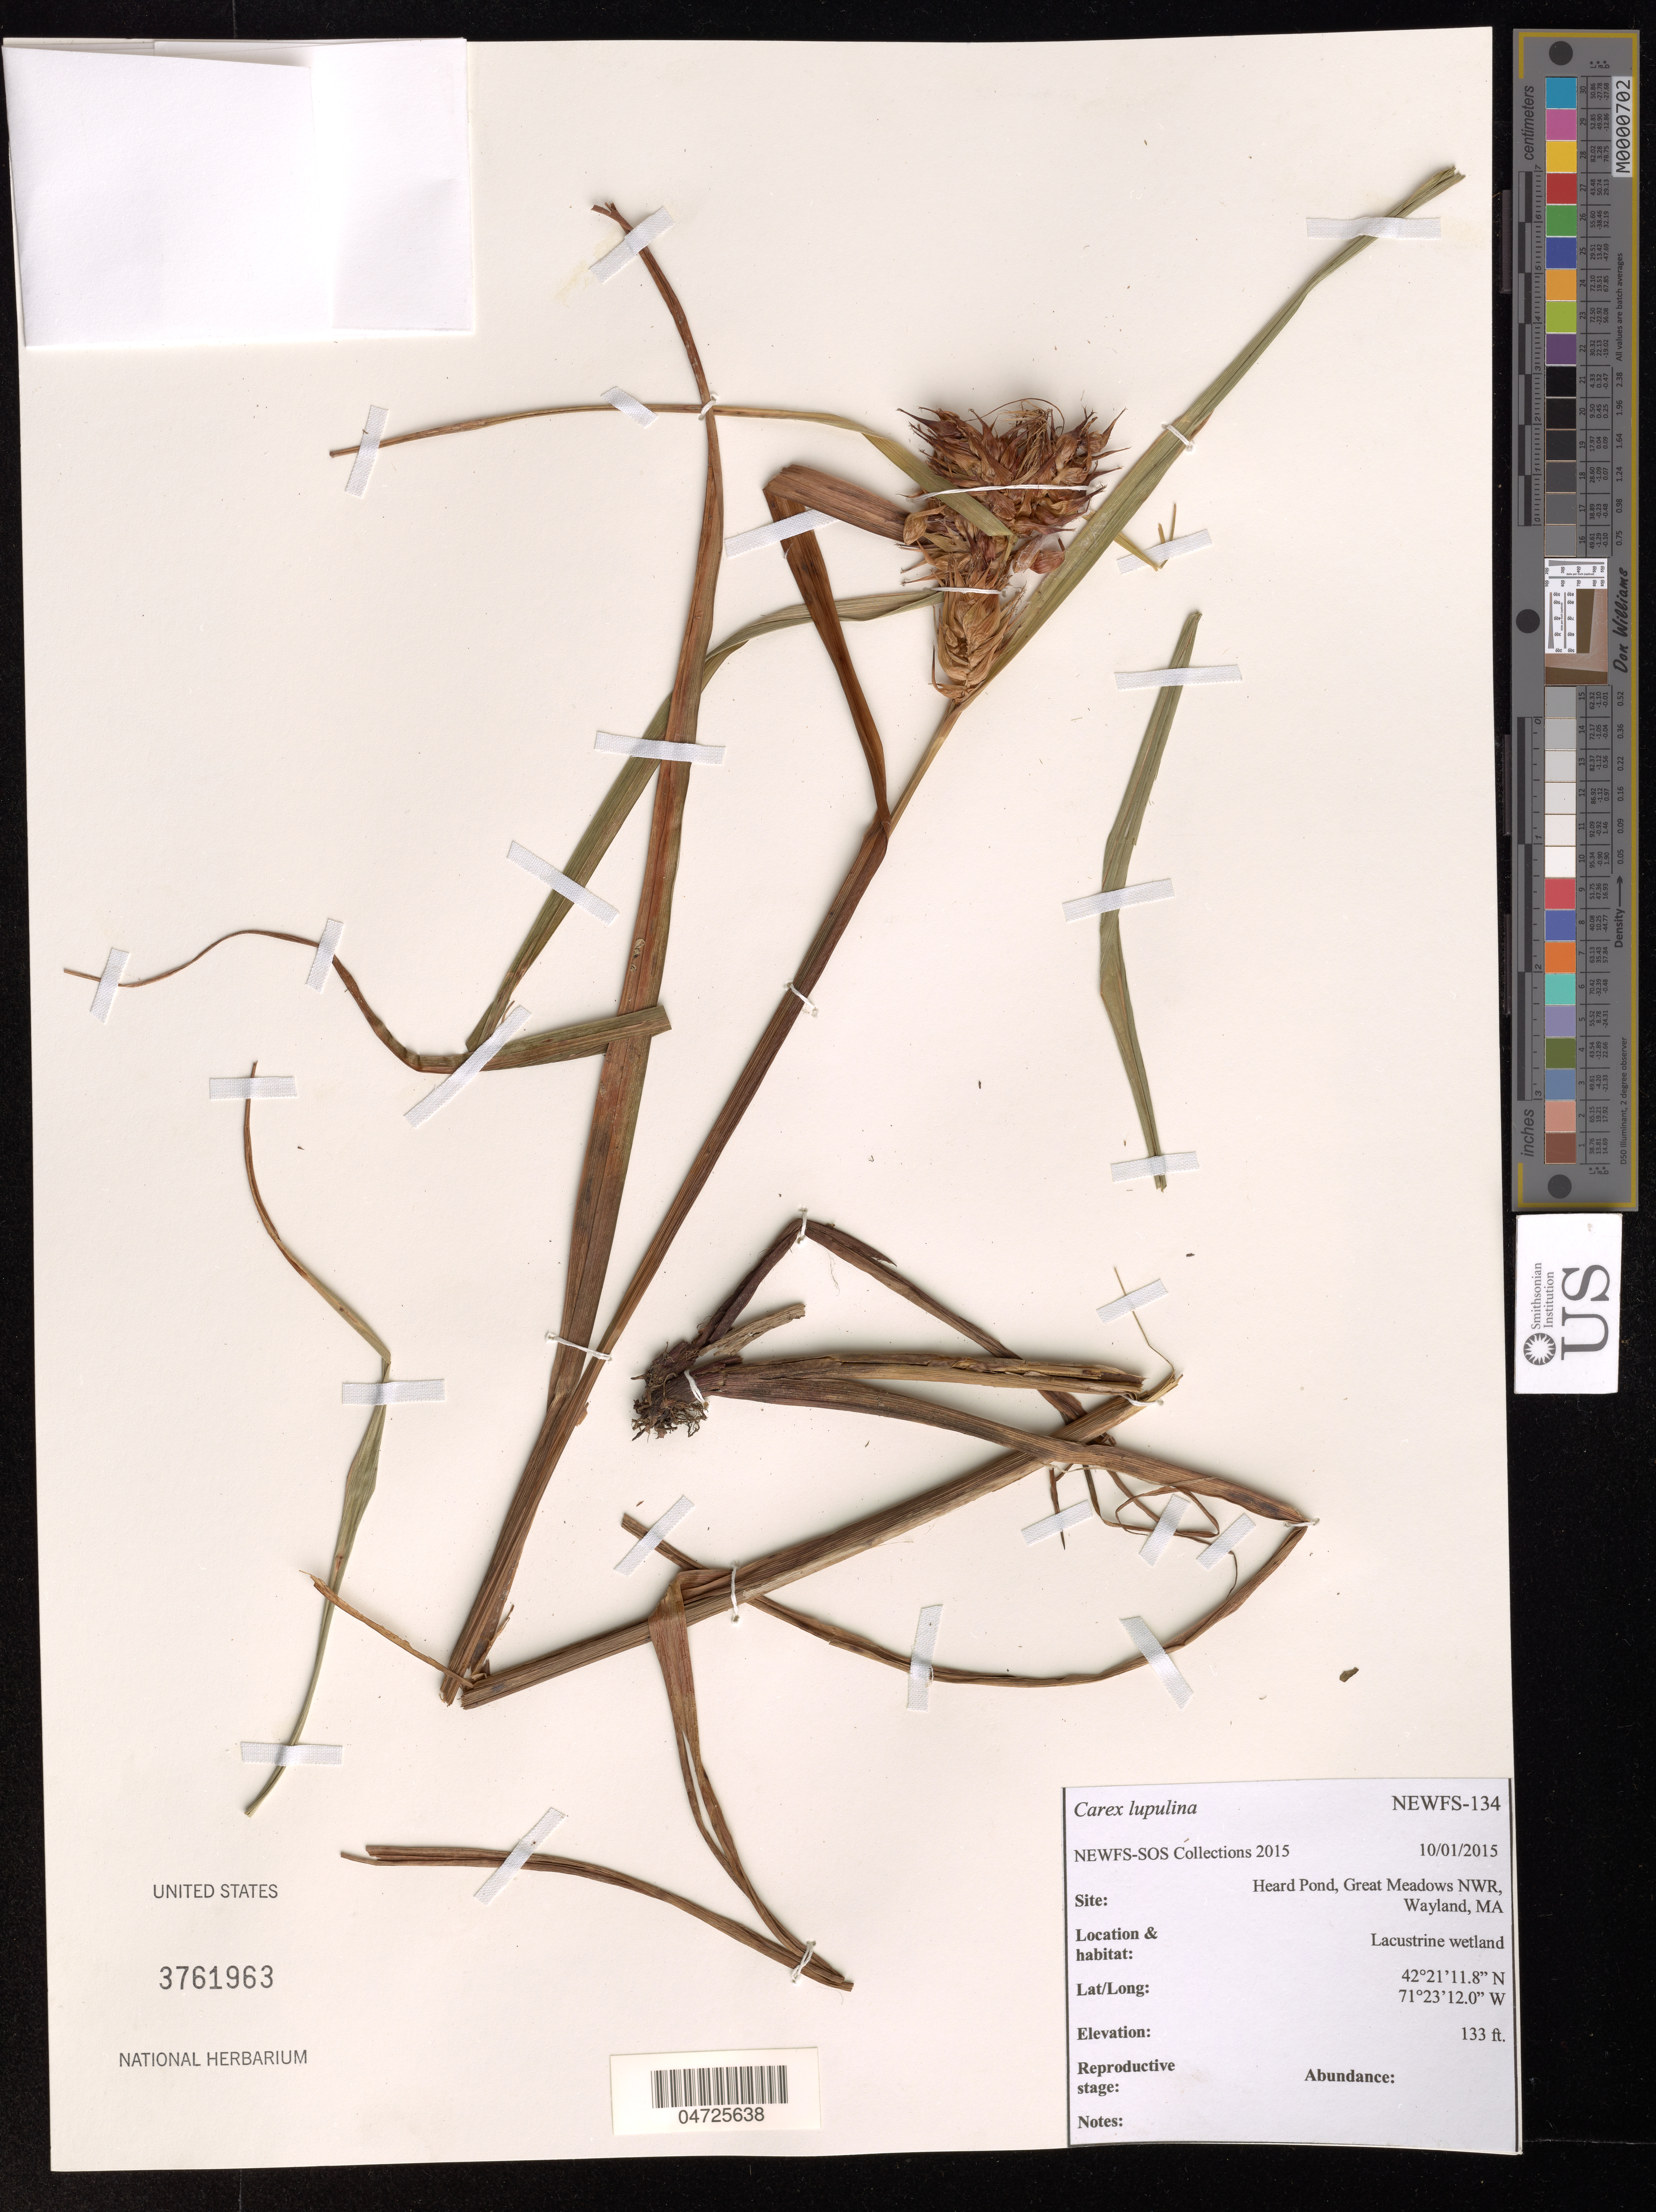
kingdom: Plantae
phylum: Tracheophyta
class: Liliopsida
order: Poales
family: Cyperaceae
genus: Carex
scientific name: Carex lupulina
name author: Muhl. ex Willd.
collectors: NEWFS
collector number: NEWFS-134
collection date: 2015-10-01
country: United States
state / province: Massachusetts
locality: Heard Pond, Great Meadows NWR, Wayland.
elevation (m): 41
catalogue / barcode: US 3761963